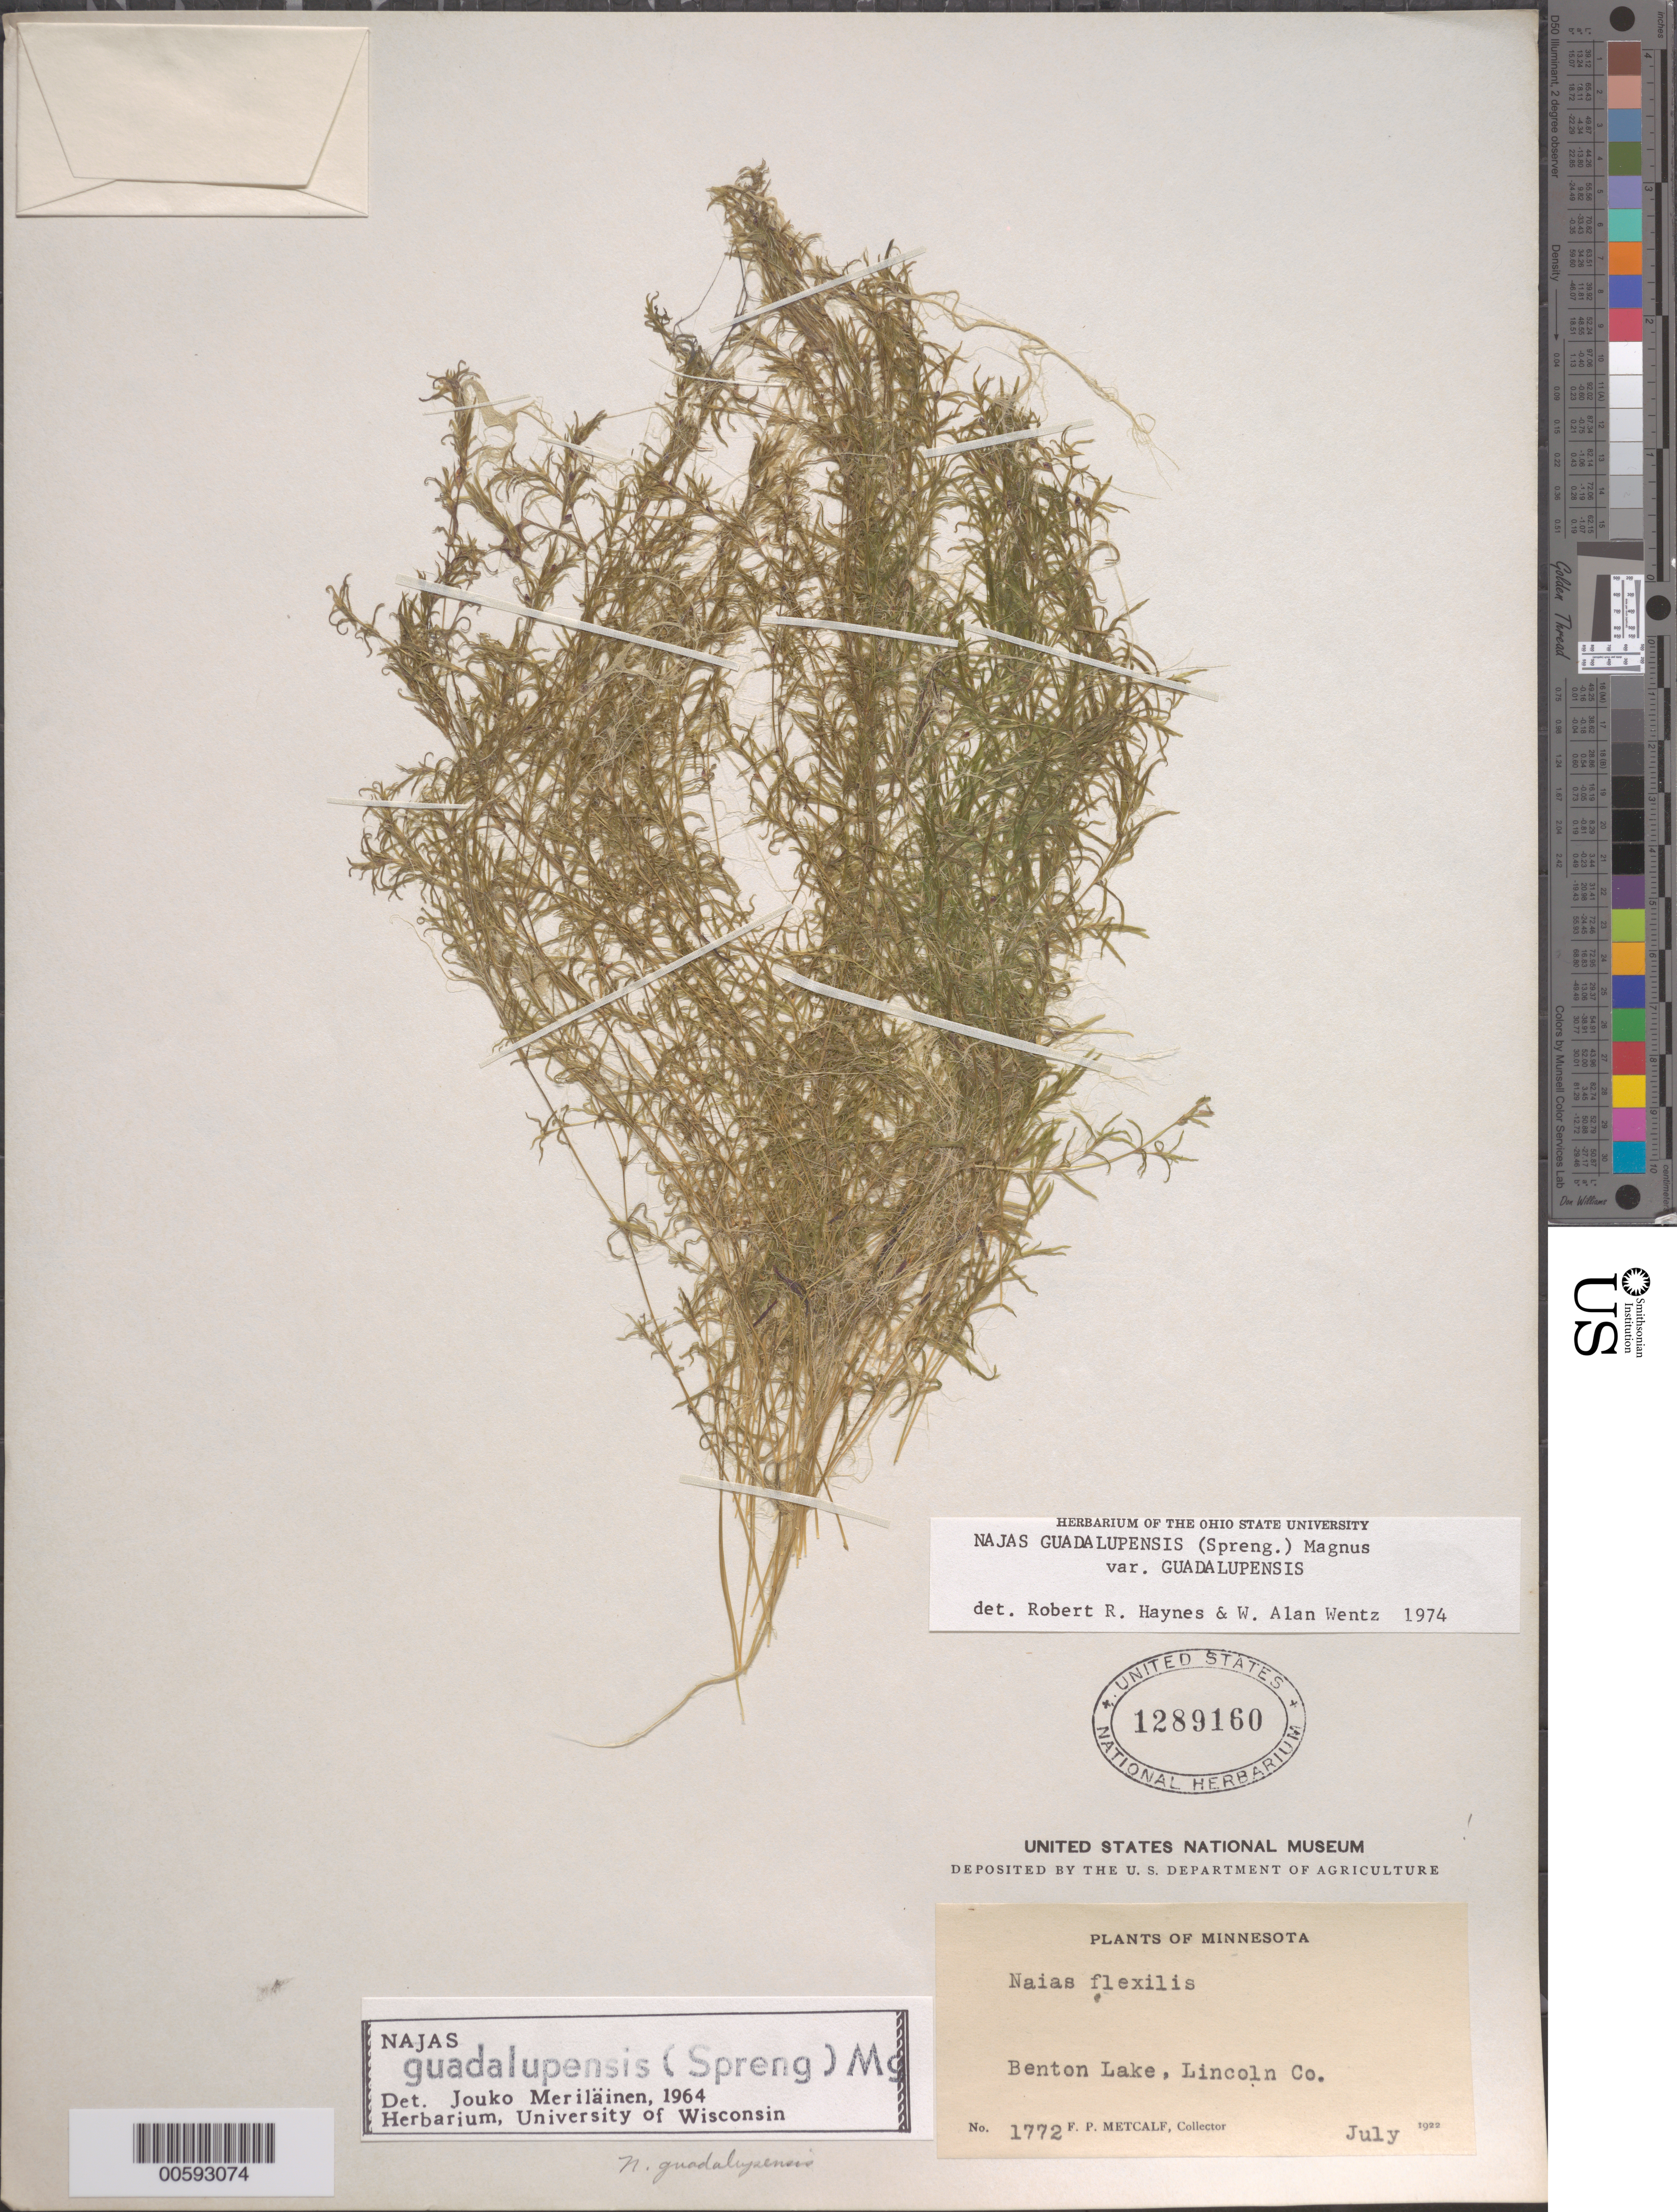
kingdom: Plantae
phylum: Tracheophyta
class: Liliopsida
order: Alismatales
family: Hydrocharitaceae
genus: Najas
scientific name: Najas guadalupensis var. guadalupensis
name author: (Spreng.) Magnus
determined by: Haynes, R. R.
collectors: F. P. Metcalf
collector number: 1772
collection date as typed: Jul 1922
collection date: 1922-07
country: United States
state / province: Minnesota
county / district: Lincoln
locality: Benton Lake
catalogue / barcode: US 1289160